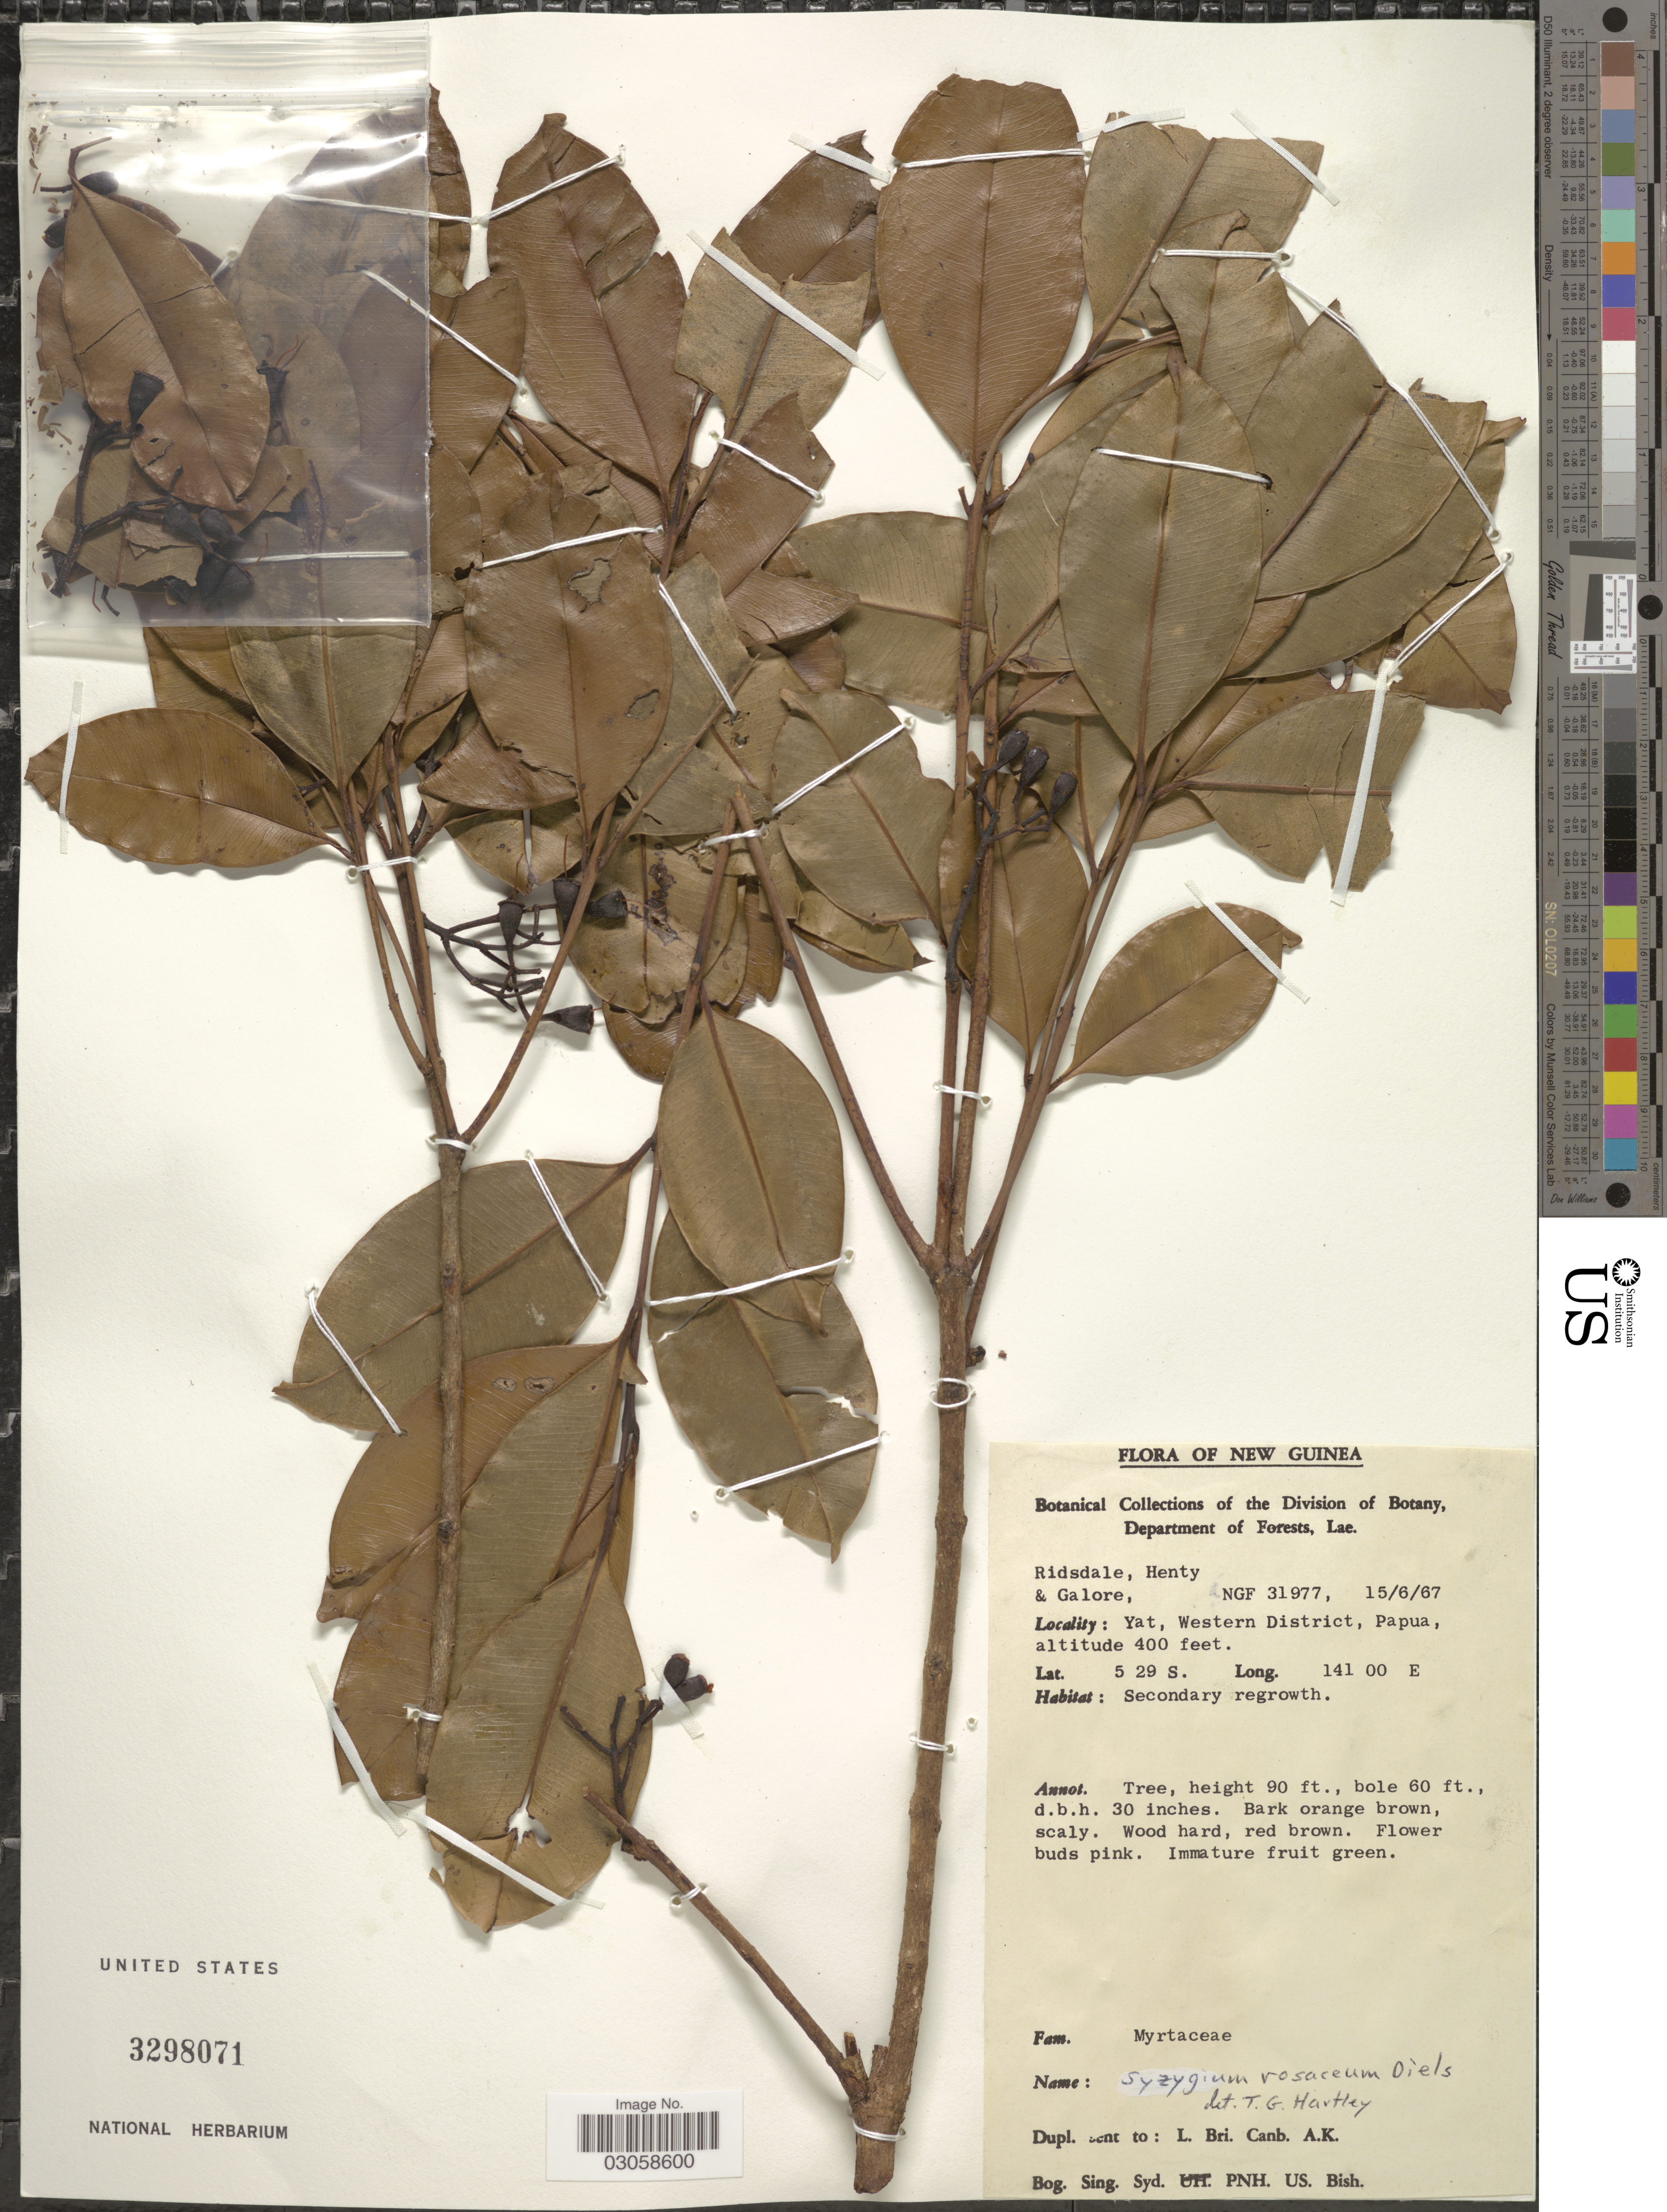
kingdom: Plantae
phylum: Tracheophyta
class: Magnoliopsida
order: Myrtales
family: Myrtaceae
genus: Syzygium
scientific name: Syzygium rosaceum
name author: Diels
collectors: -. Ridsdale, -. Henty & -. Galore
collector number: NGF 31977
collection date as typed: Transcribed d/m/y: 15/6/67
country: Papua New Guinea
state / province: Manus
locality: New Guinea. Yat, Western District, Papua.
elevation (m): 122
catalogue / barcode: US 3298071